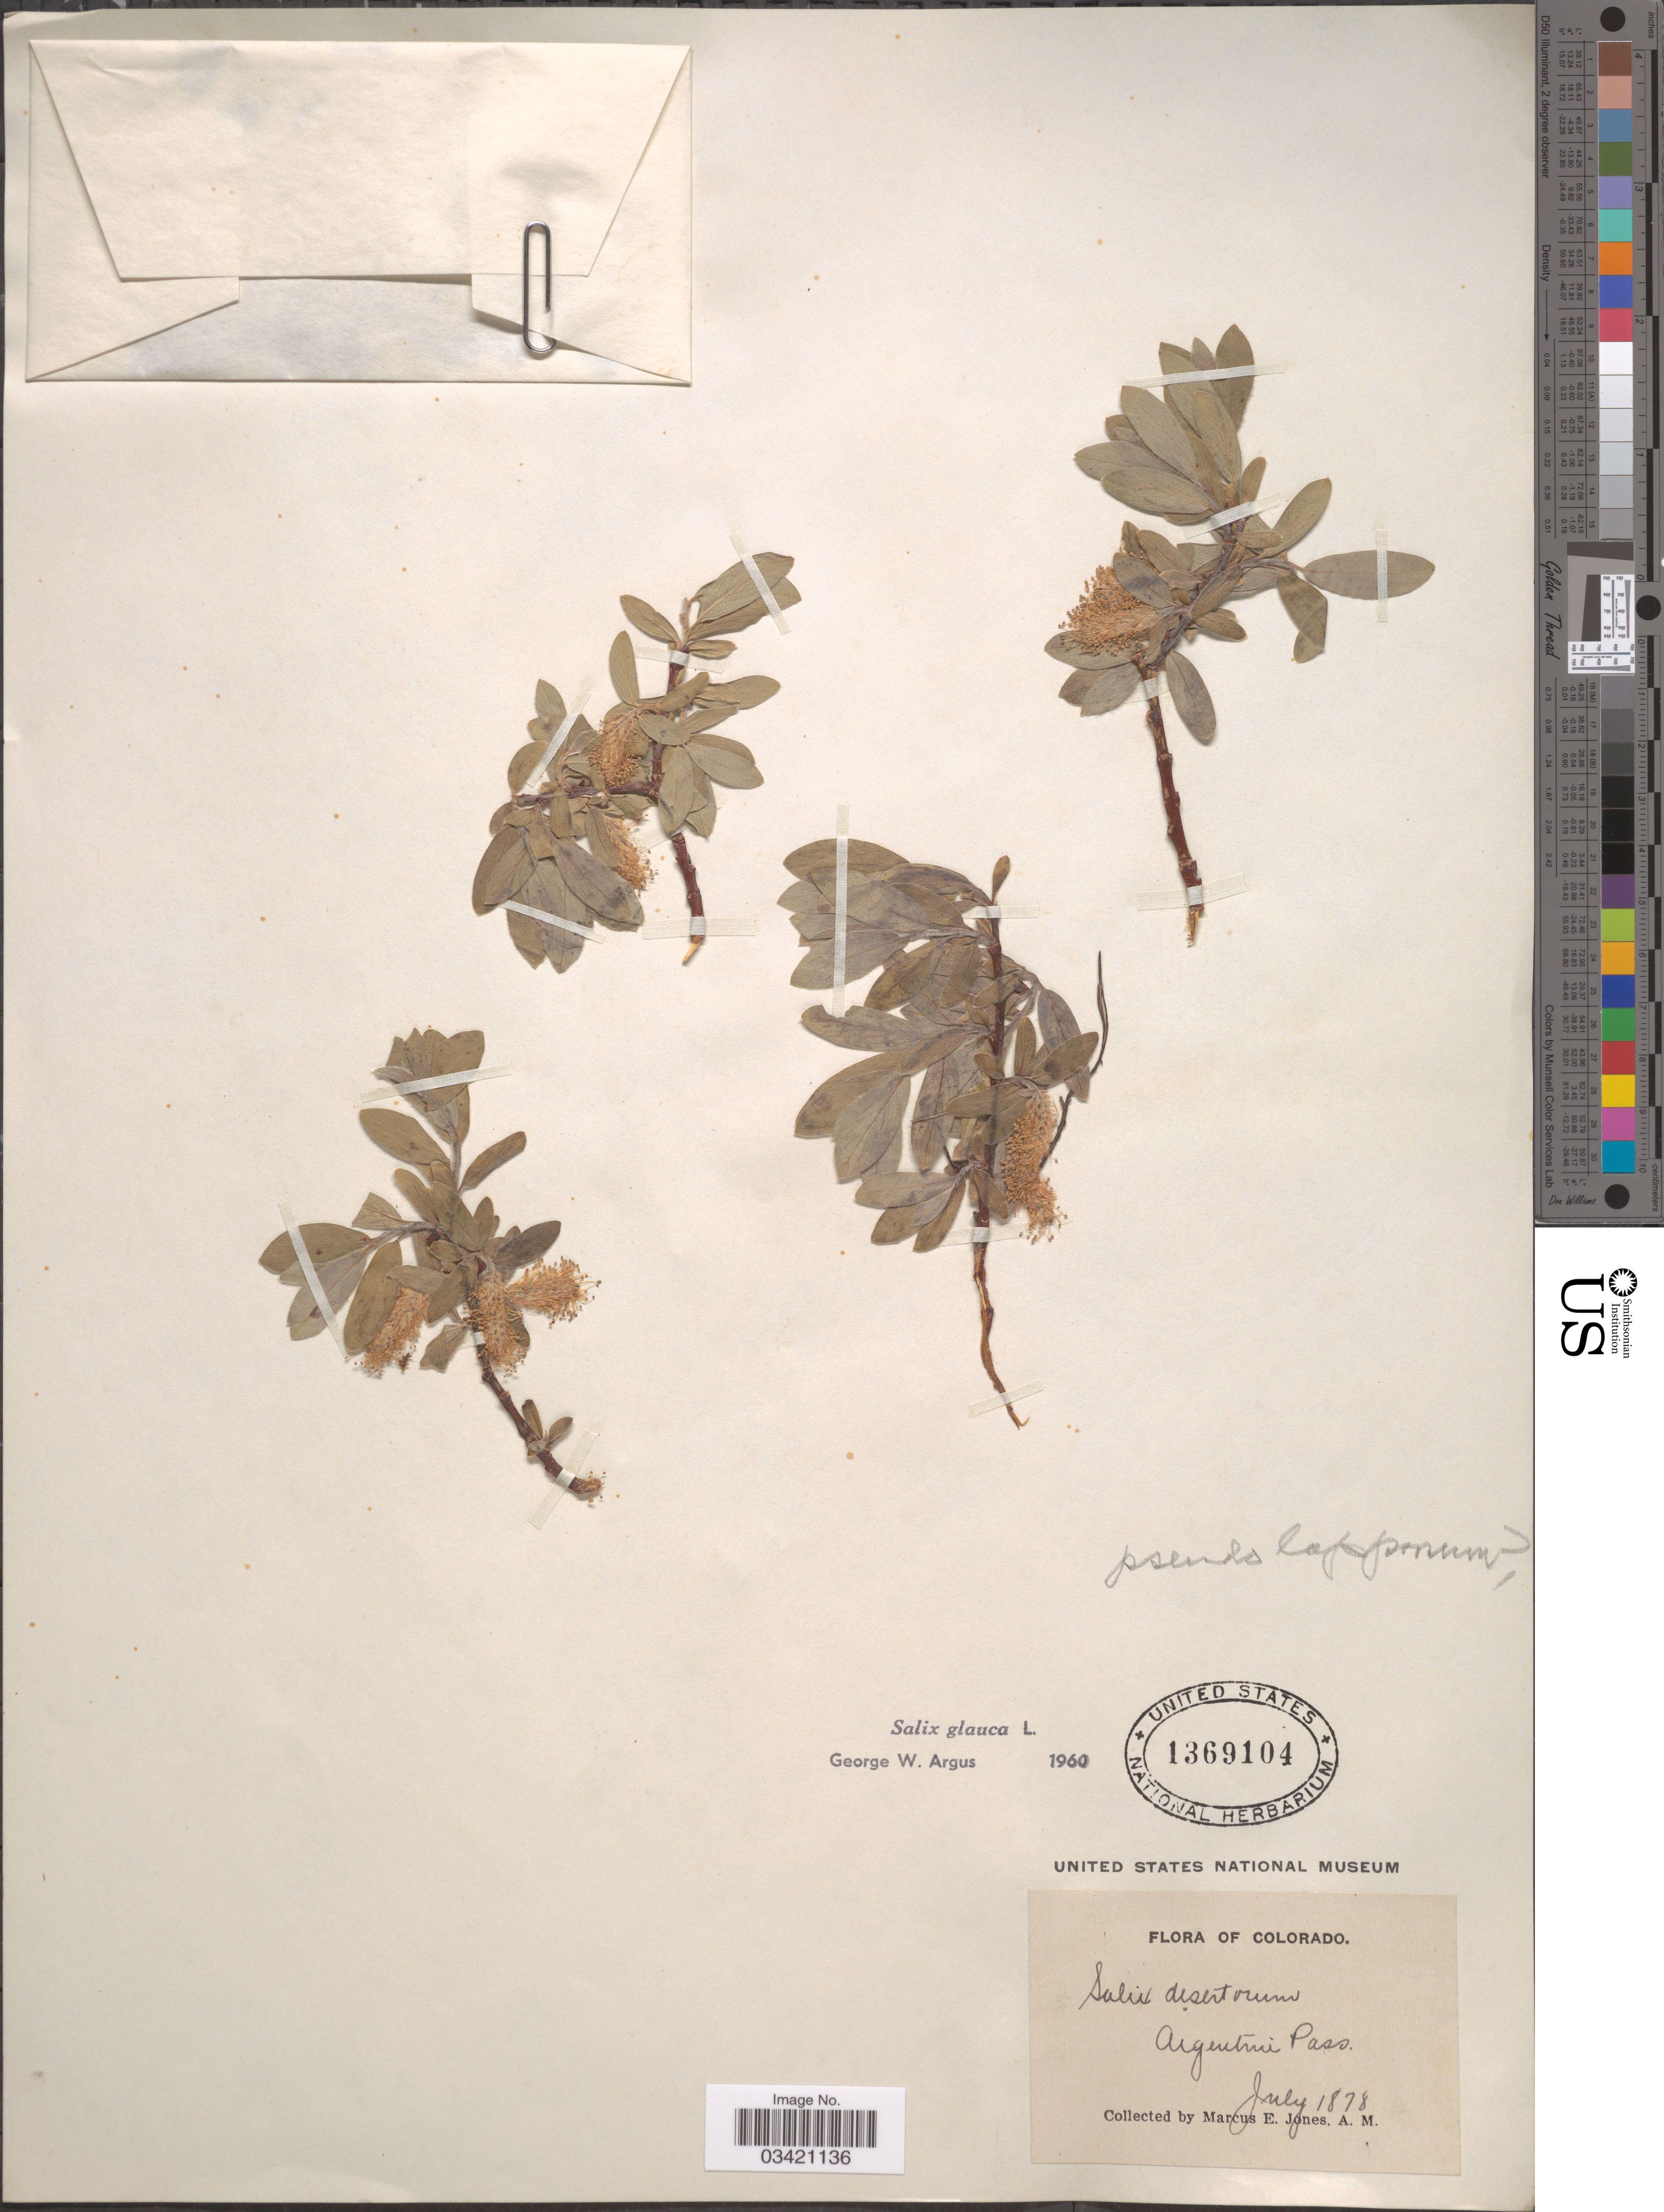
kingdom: Plantae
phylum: Tracheophyta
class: Magnoliopsida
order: Malpighiales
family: Salicaceae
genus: Salix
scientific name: Salix glauca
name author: L.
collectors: M. E. Jones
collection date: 1878-07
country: United States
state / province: Colorado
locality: Argentine Pass.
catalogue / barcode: US 1369104